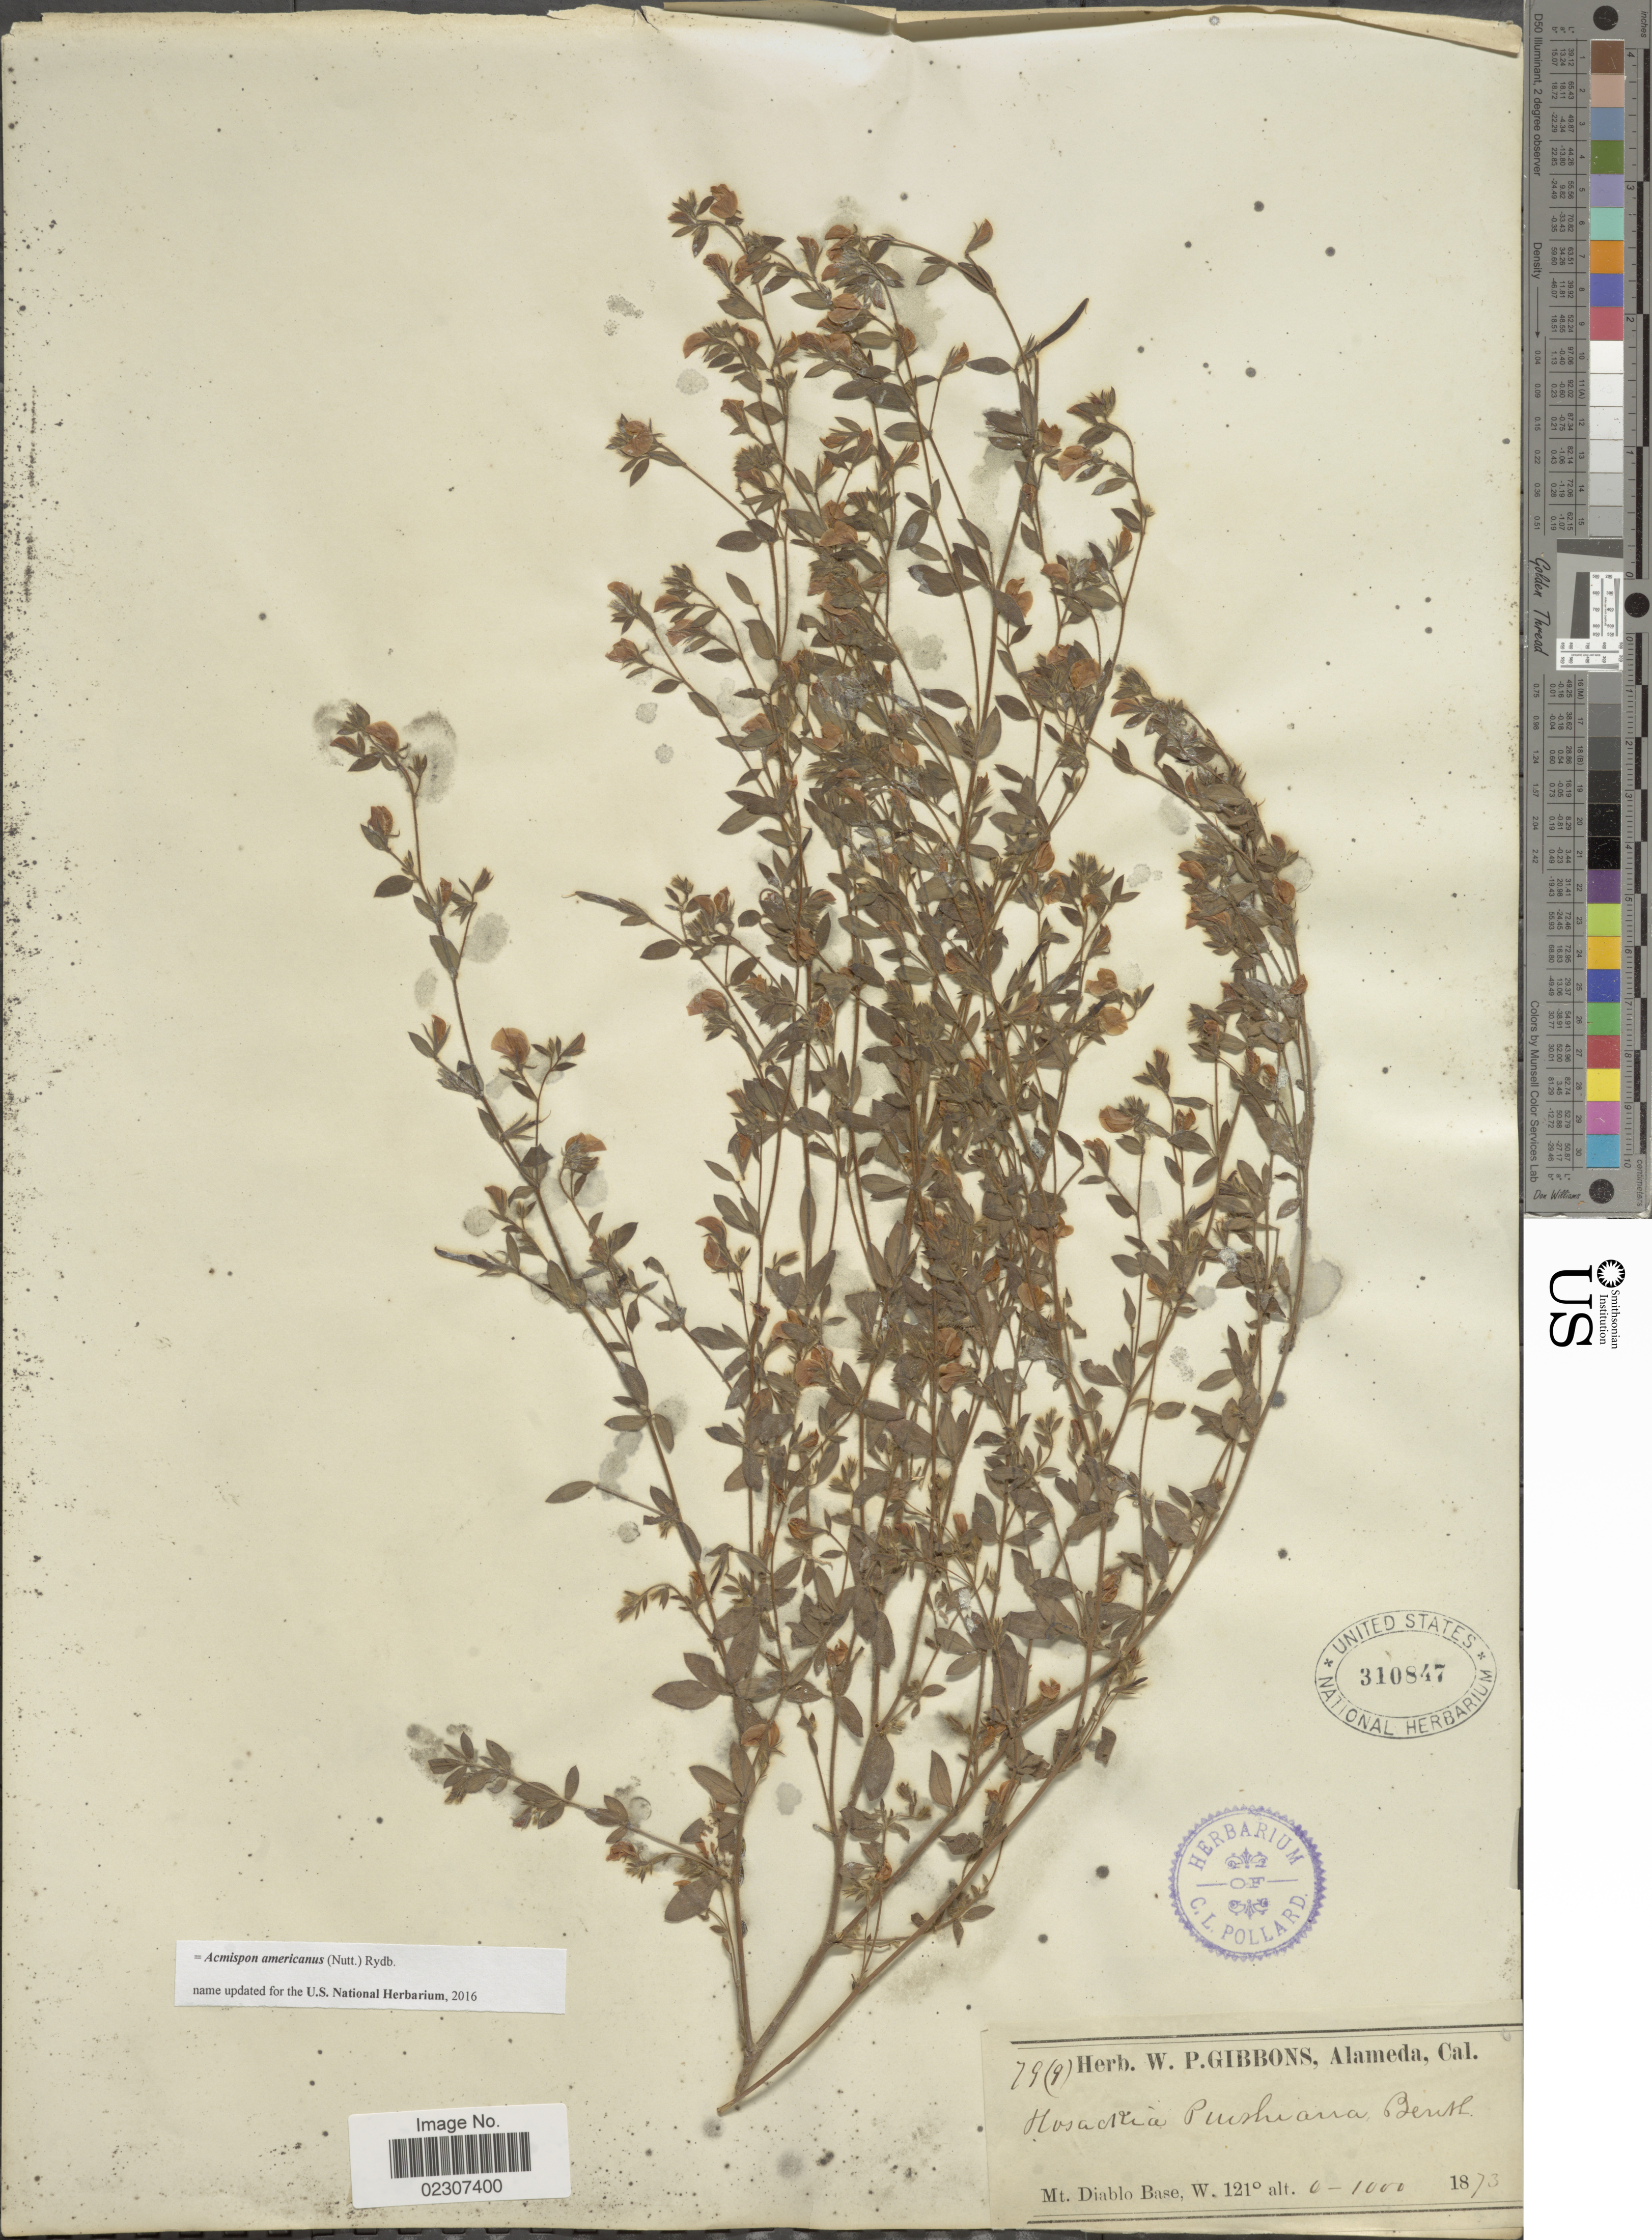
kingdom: Plantae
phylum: Tracheophyta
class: Magnoliopsida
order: Fabales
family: Fabaceae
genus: Acmispon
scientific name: Acmispon americanus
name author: (Nutt.) Rydb.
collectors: ex Herb W. P. Gibbons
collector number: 79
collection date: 1873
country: United States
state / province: California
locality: Mt. Diablo Base, W.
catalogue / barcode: US 310847